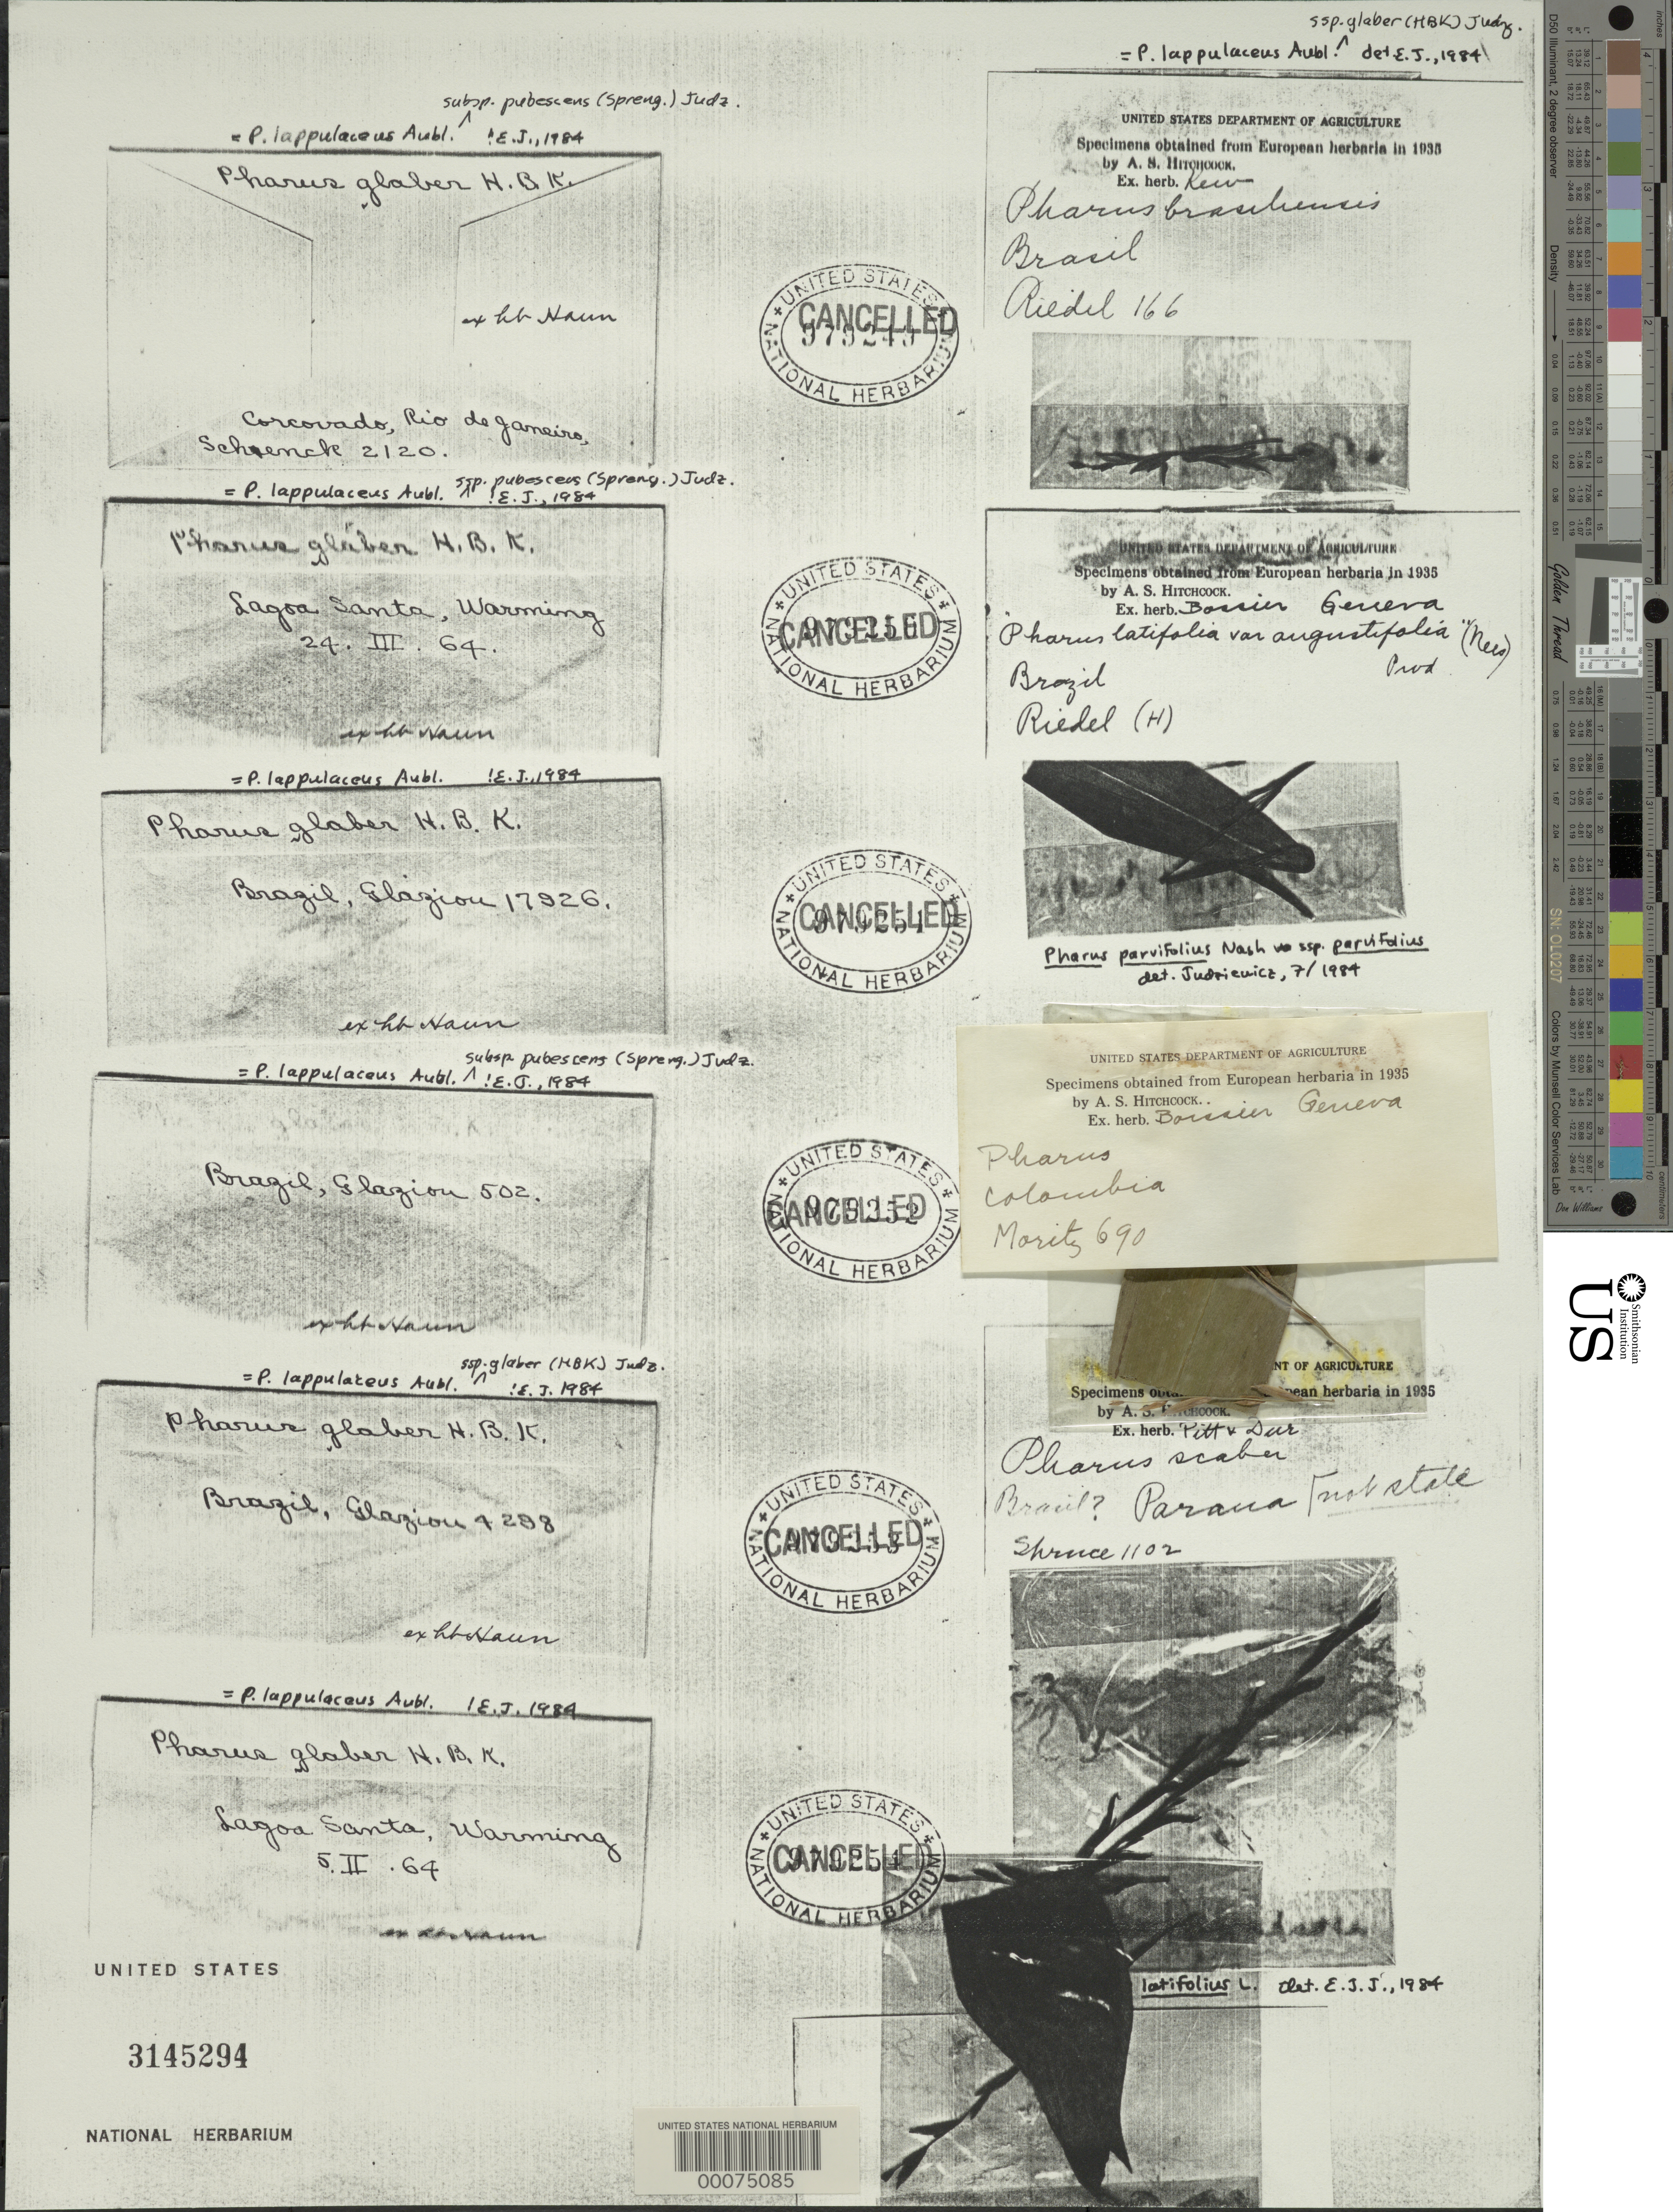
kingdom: Plantae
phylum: Tracheophyta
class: Liliopsida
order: Poales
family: Poaceae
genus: Pharus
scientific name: Pharus sp.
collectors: Moritz, --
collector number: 690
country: Colombia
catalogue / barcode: US 3145294